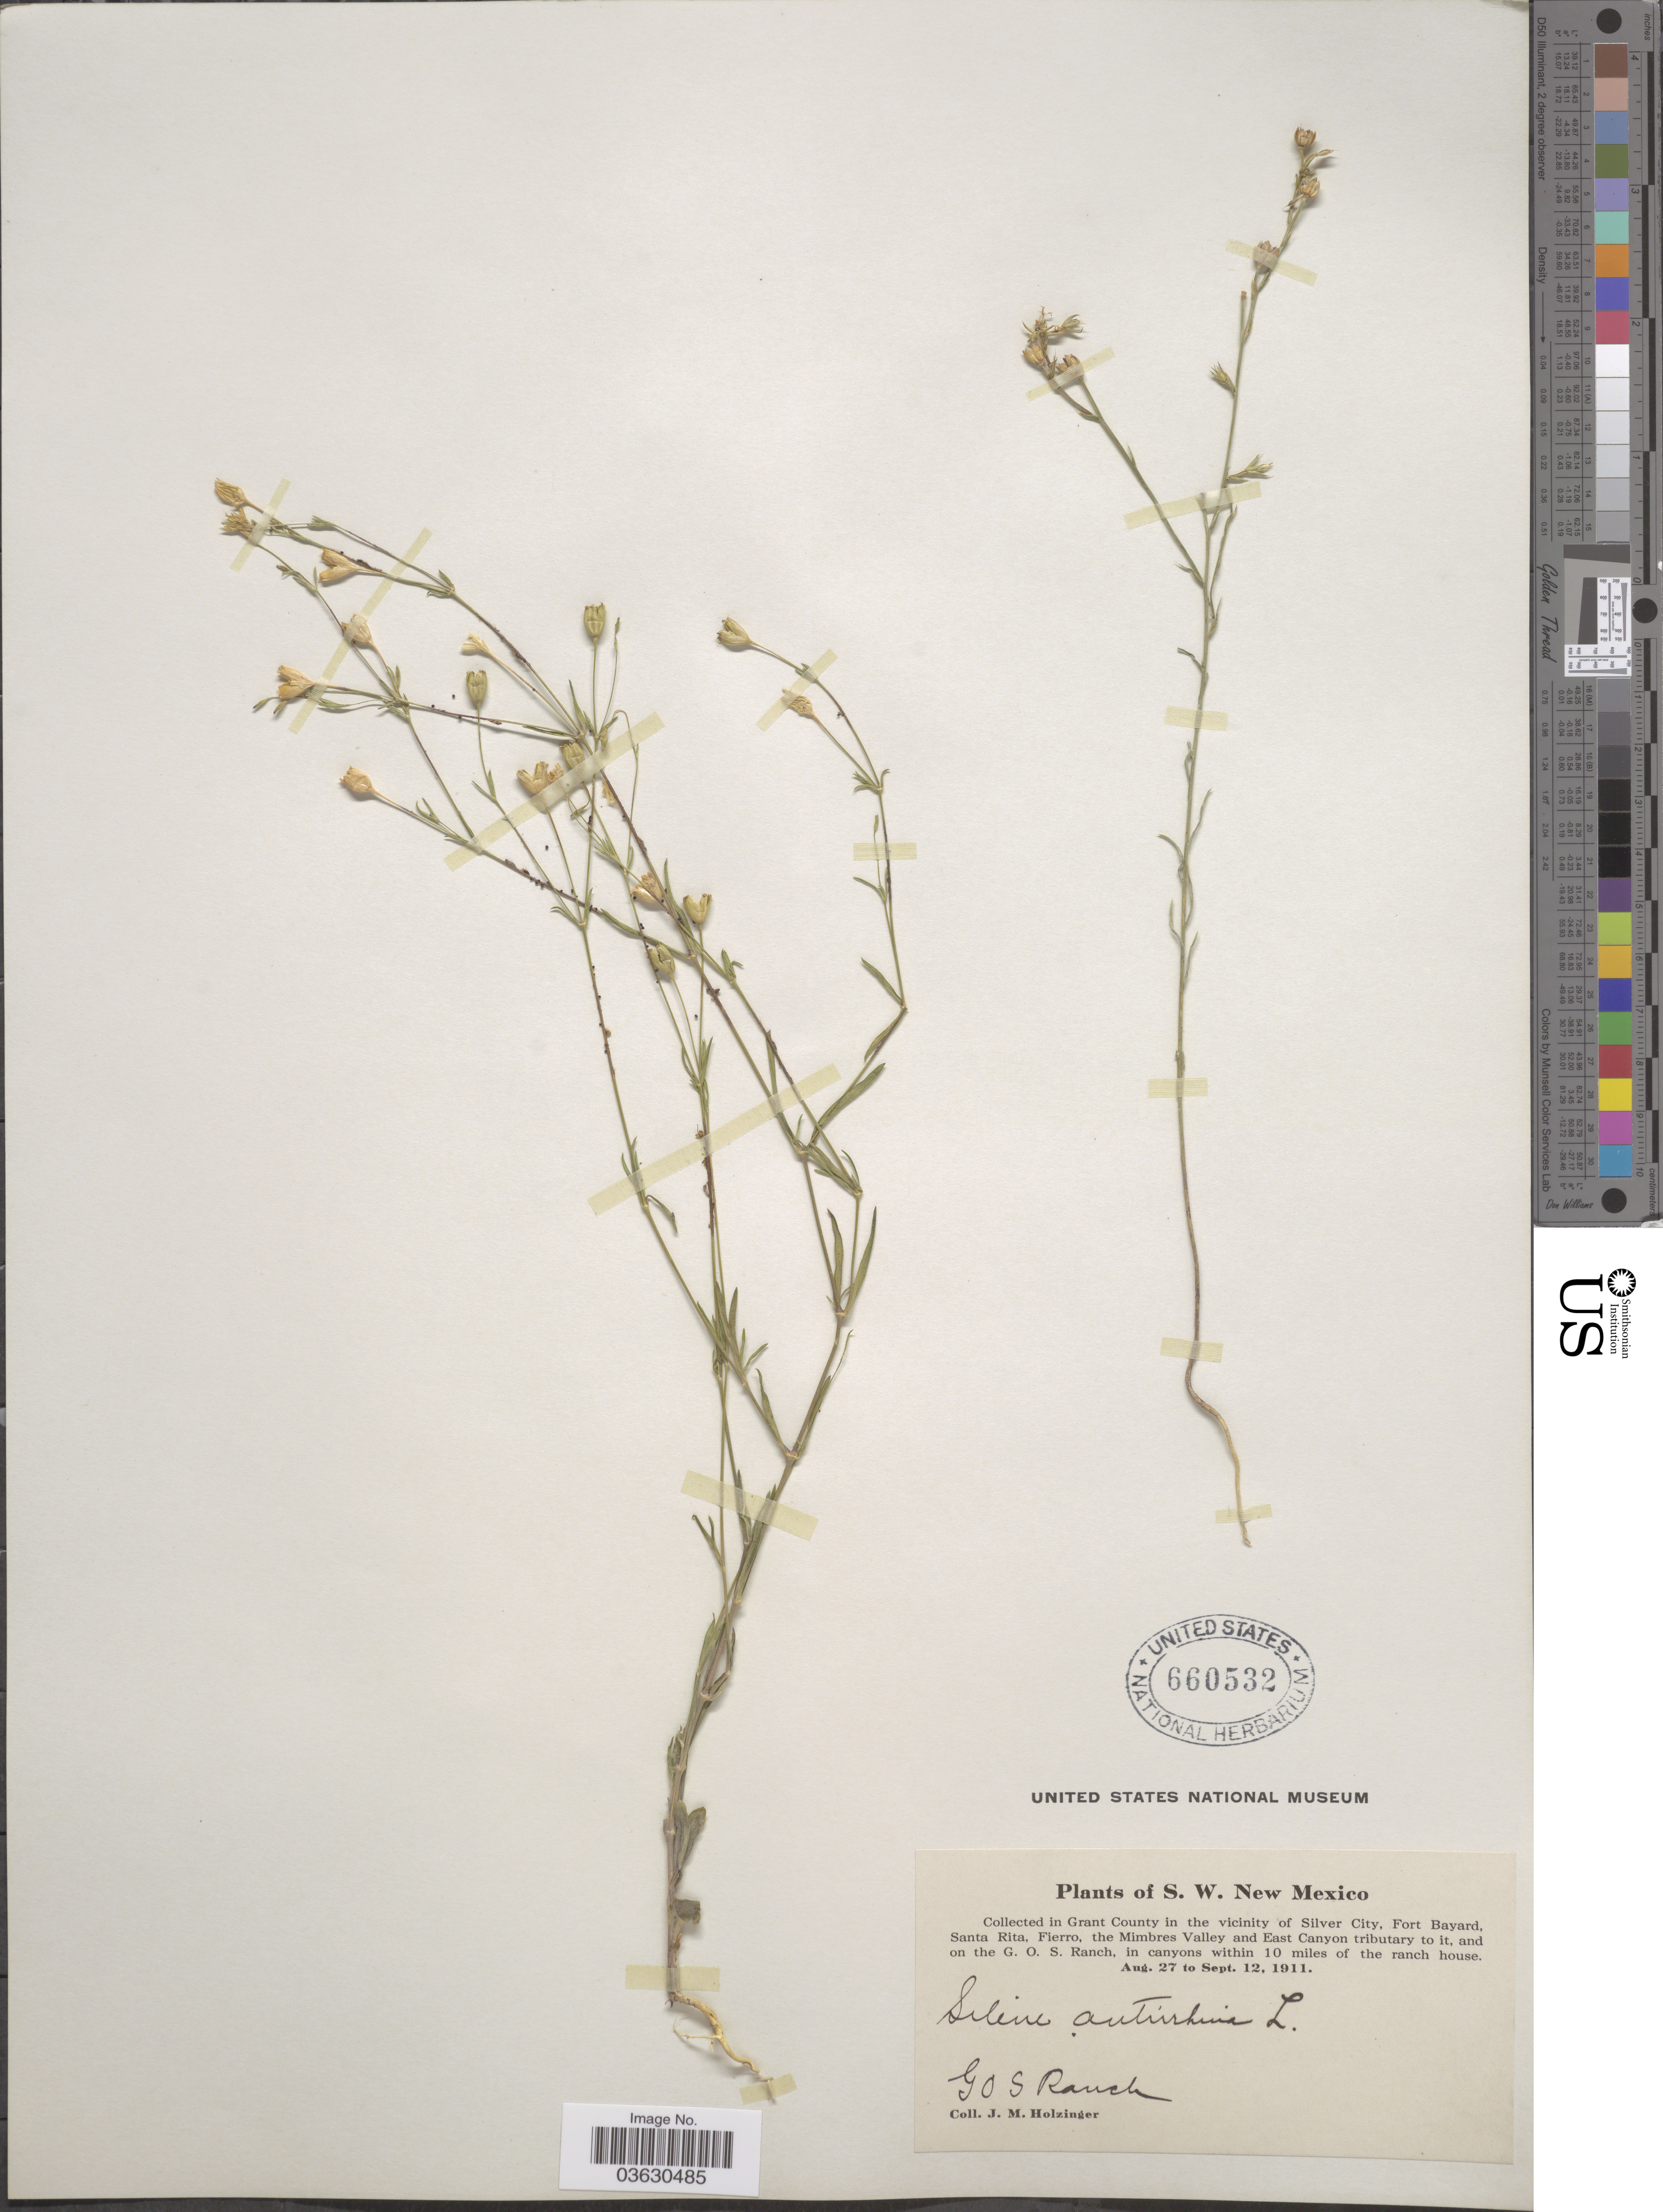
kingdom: Plantae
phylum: Tracheophyta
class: Magnoliopsida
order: Caryophyllales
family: Caryophyllaceae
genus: Silene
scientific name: Silene antirrhina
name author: L.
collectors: J. M. Holzinger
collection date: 1911-08-27/1911-09-12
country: United States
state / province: New Mexico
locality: S.W. New Mexico. In Grant County in the vicinity of Silver City, Fort Bayard, Santa Rita, Fierro, the Mimbres Valley and East Canyon tributary to it, and on the G. O. S. Ranch, in canyons within 10 miles of the ranch house. GOS Ranch.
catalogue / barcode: US 660532